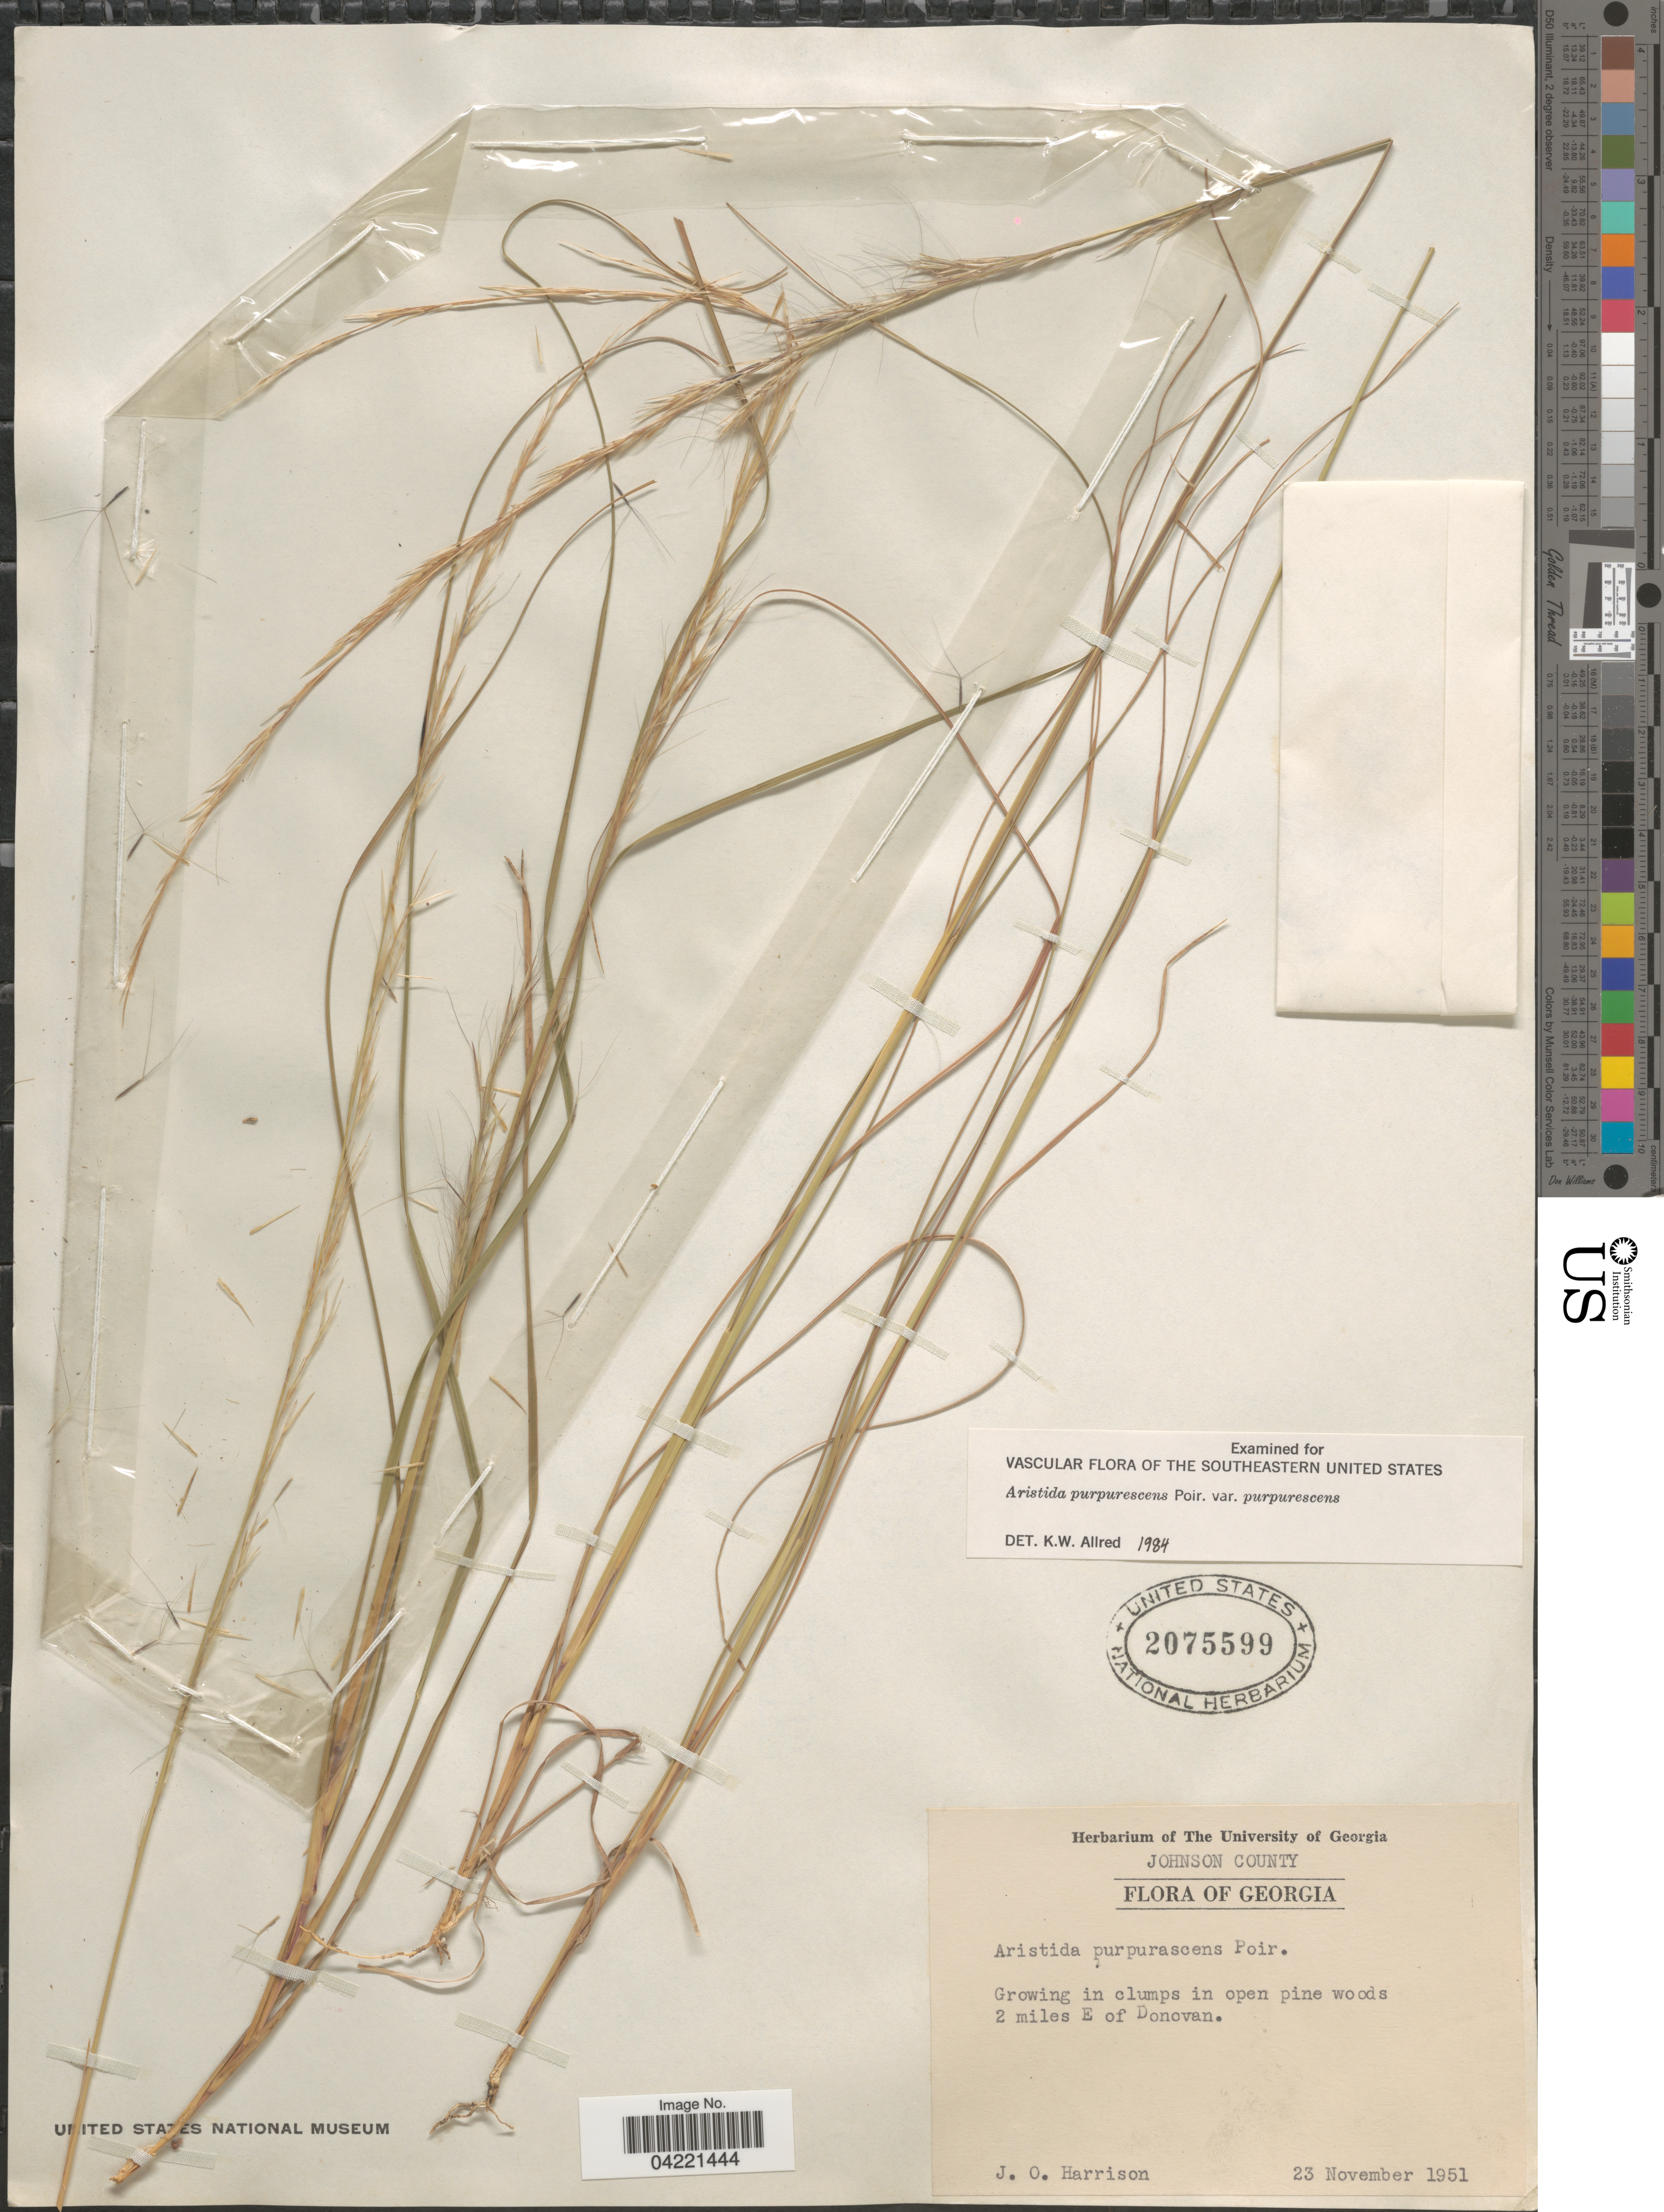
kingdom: Plantae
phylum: Tracheophyta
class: Liliopsida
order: Poales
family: Poaceae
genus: Aristida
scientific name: Aristida purpurascens var. purpurescens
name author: Poir.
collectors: J. Harrison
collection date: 1951-11-23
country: United States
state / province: Georgia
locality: Johnson County. In clumps in open pine woods 2 miles E of Donovan.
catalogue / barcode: US 2075599